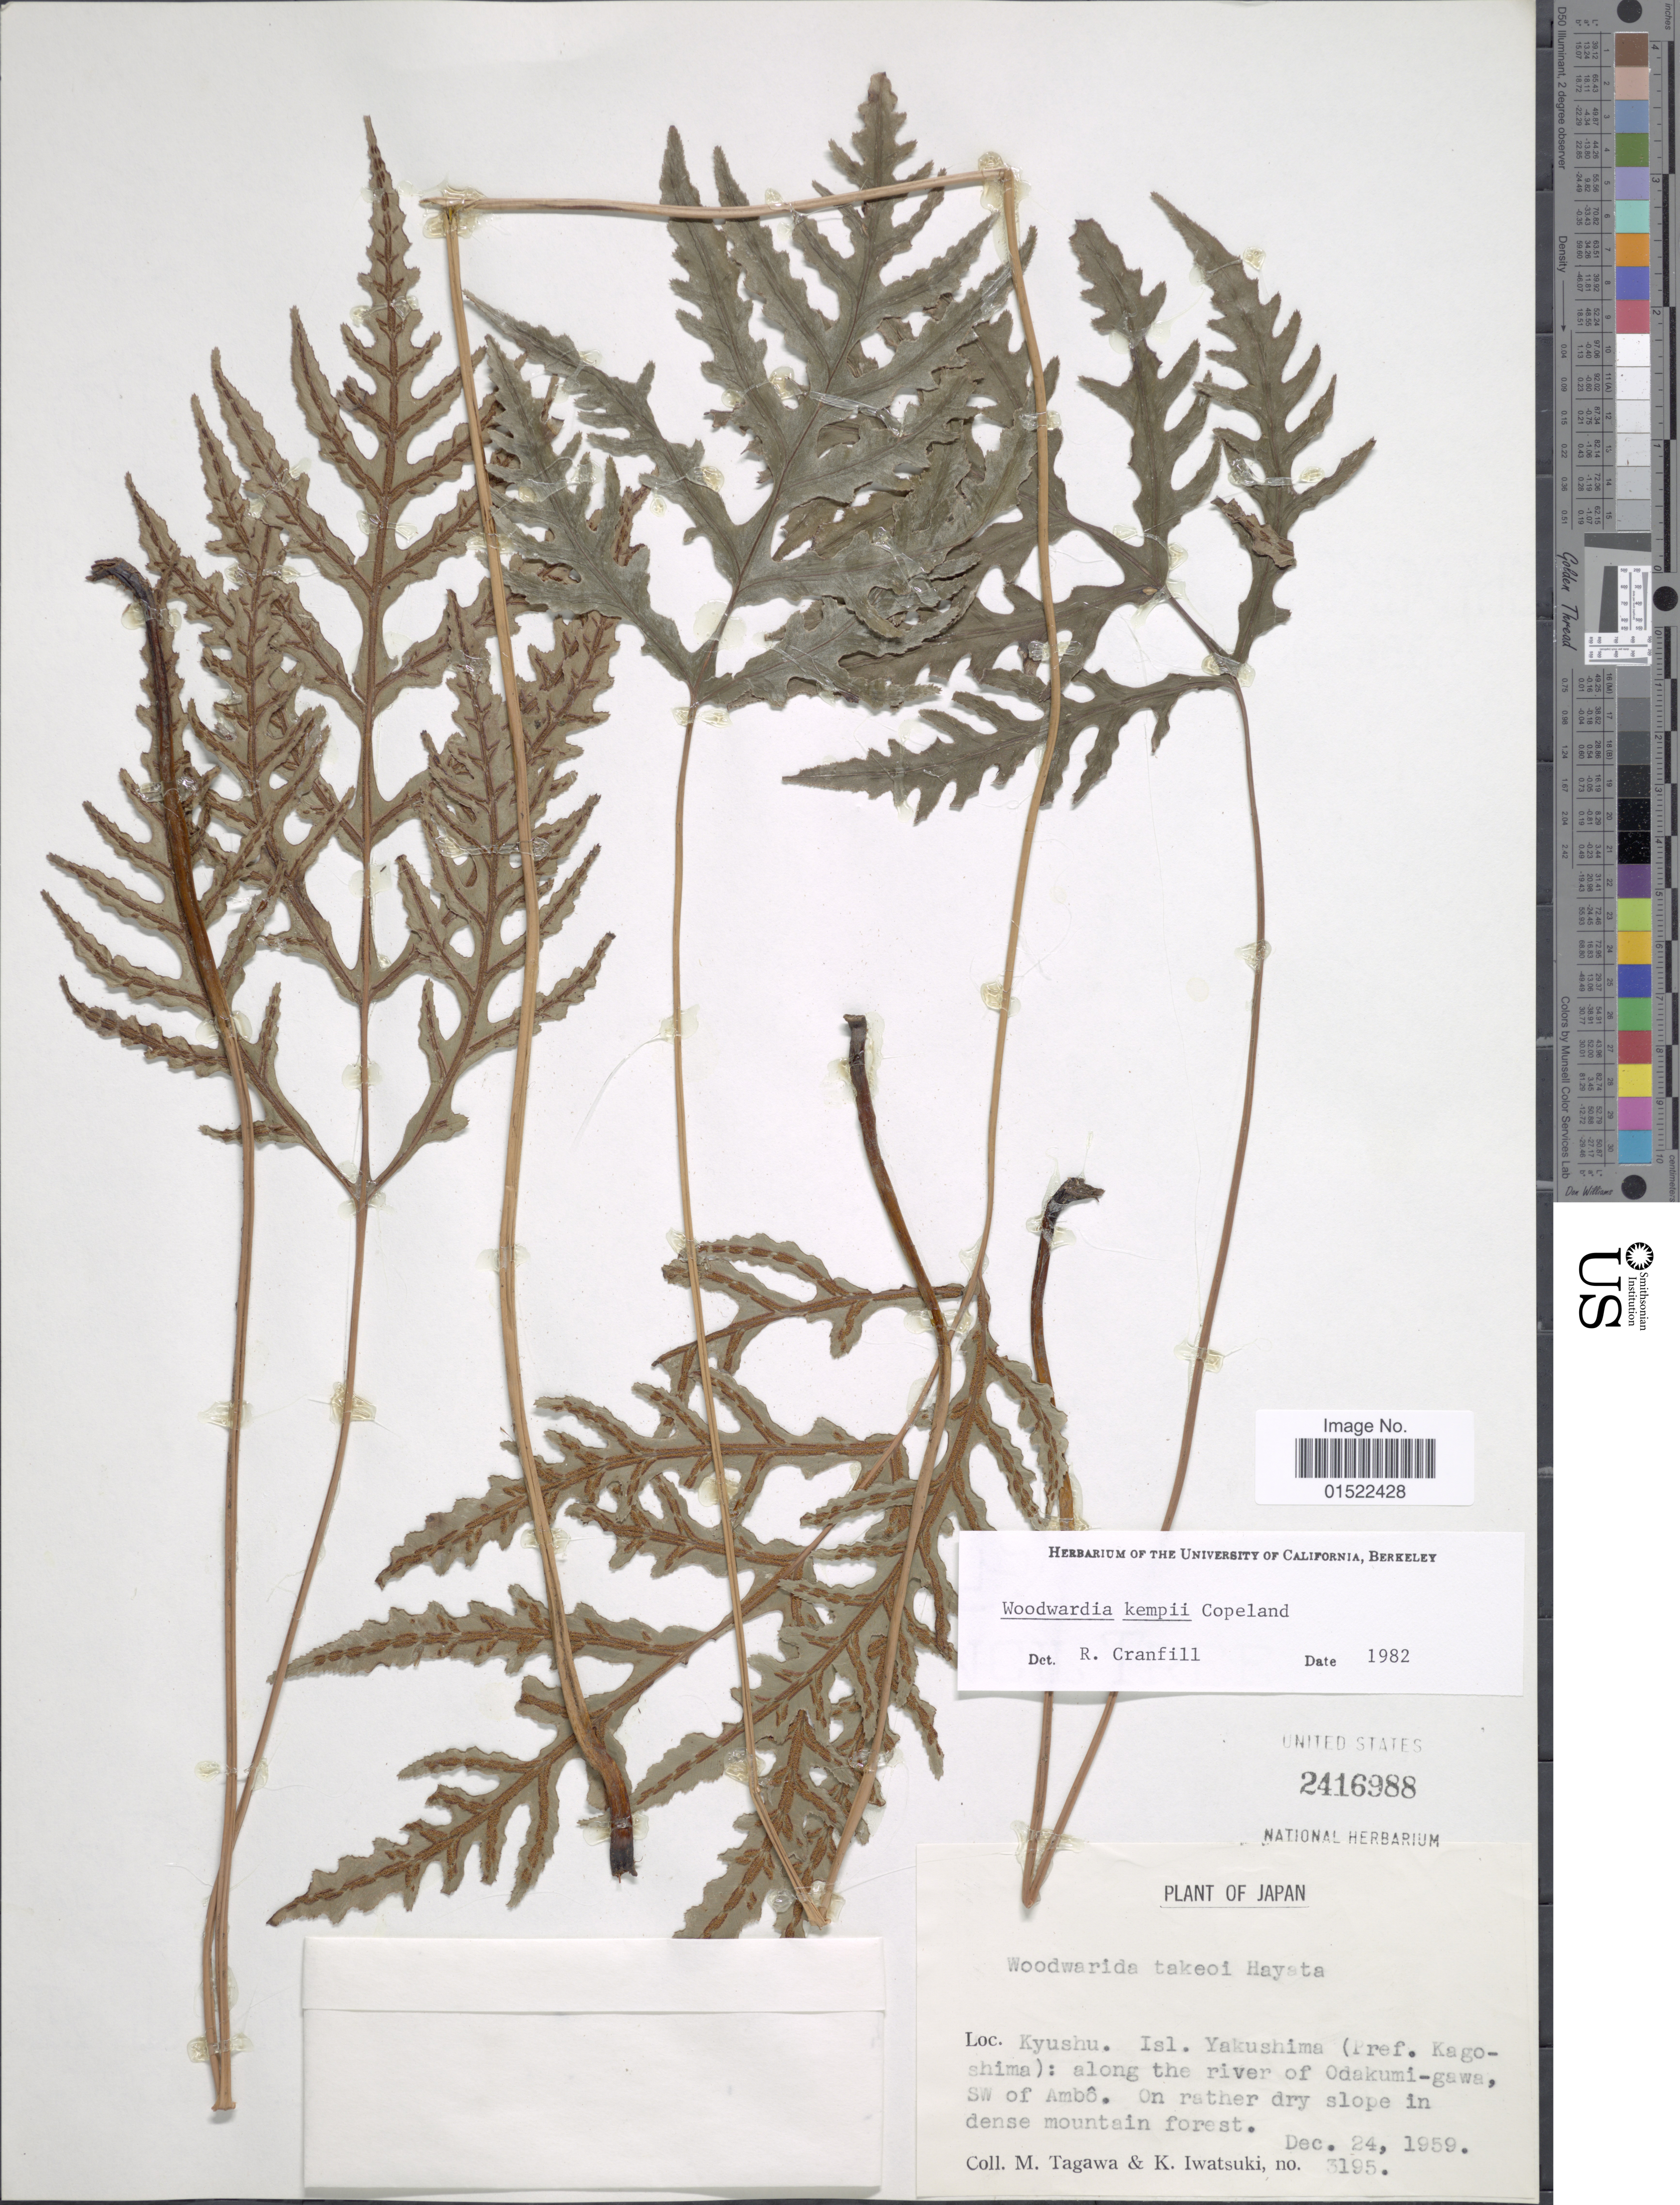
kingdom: Plantae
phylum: Tracheophyta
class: Polypodiopsida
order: Polypodiales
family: Blechnaceae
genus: Woodwardia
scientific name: Woodwardia kempii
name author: Copel.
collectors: M. Tagawa & K. Iwatsuki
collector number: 3195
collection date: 1959-12-24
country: Japan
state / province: Kagosima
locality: Kyushu, Isl. Yakushima , along the river of Odakumi-gawa, SW of Ambo, On rather dry slope in dense mountain forets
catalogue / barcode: US 2416988